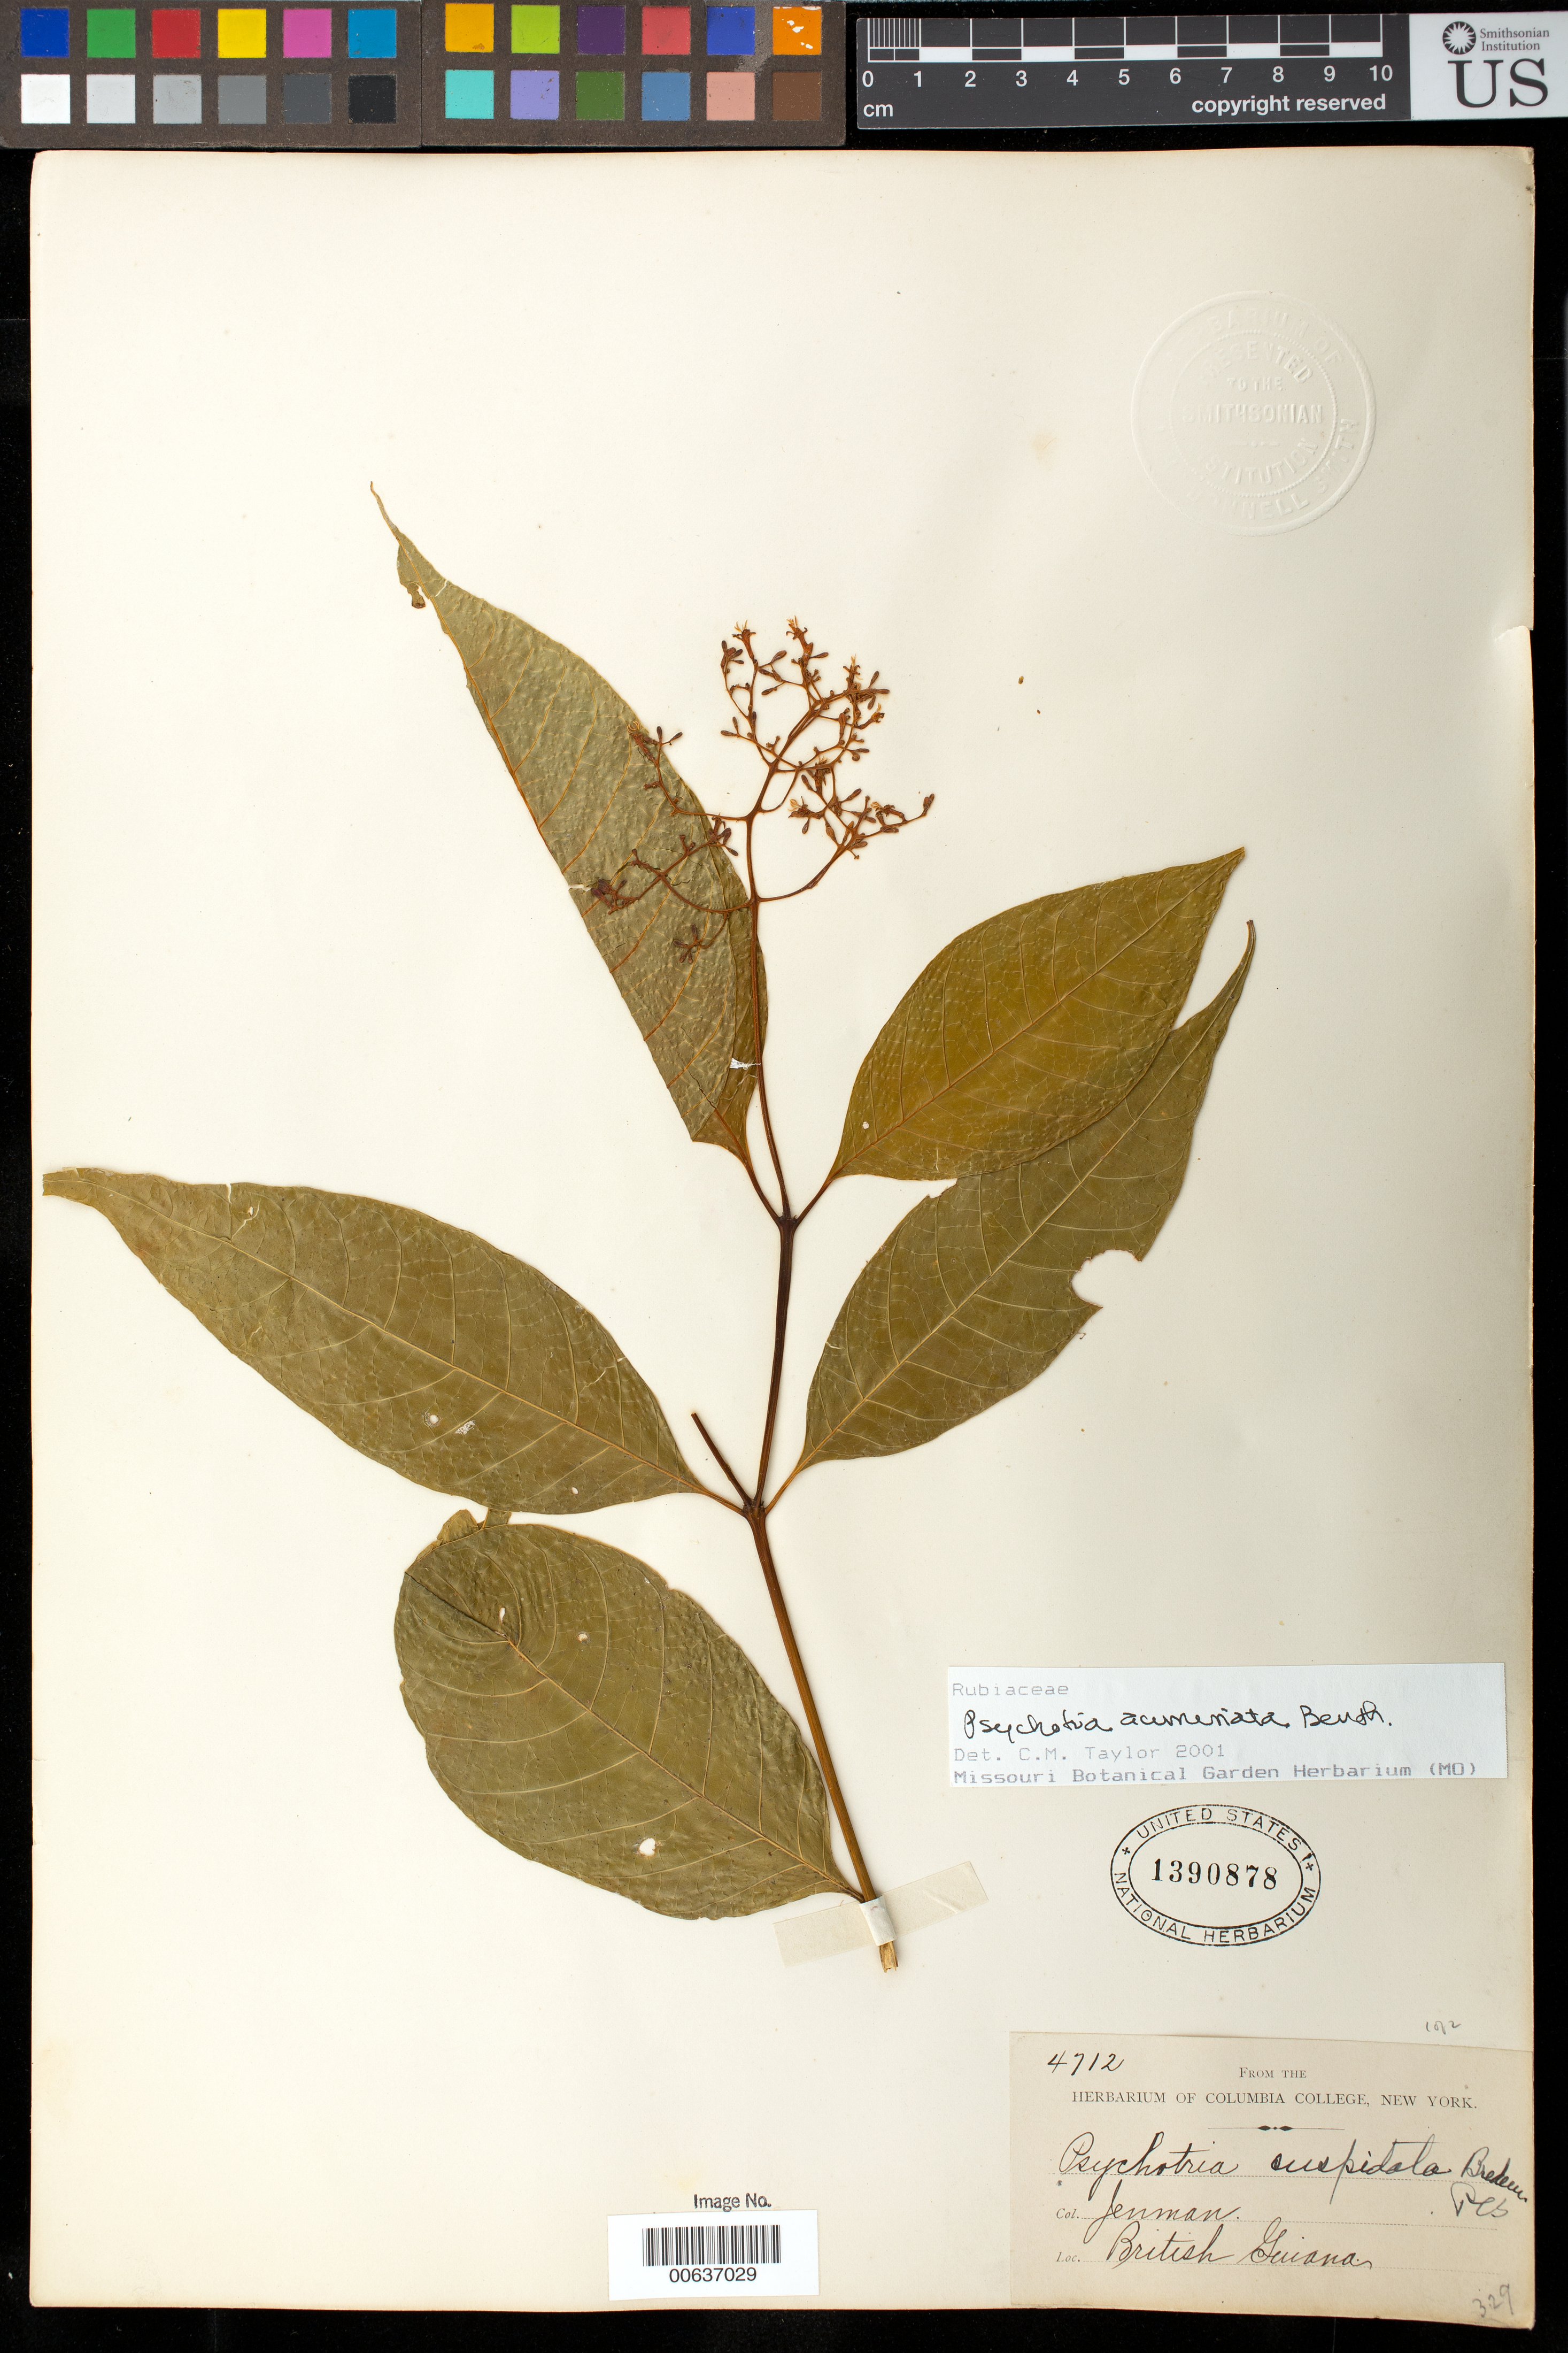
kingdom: Plantae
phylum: Tracheophyta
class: Magnoliopsida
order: Gentianales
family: Rubiaceae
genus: Palicourea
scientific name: Palicourea acuminata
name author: (Benth.) Borhidi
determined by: Kirkbride, J. H., Jr.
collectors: G. S. Jenman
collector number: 4712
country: Guyana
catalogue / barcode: US 1390878